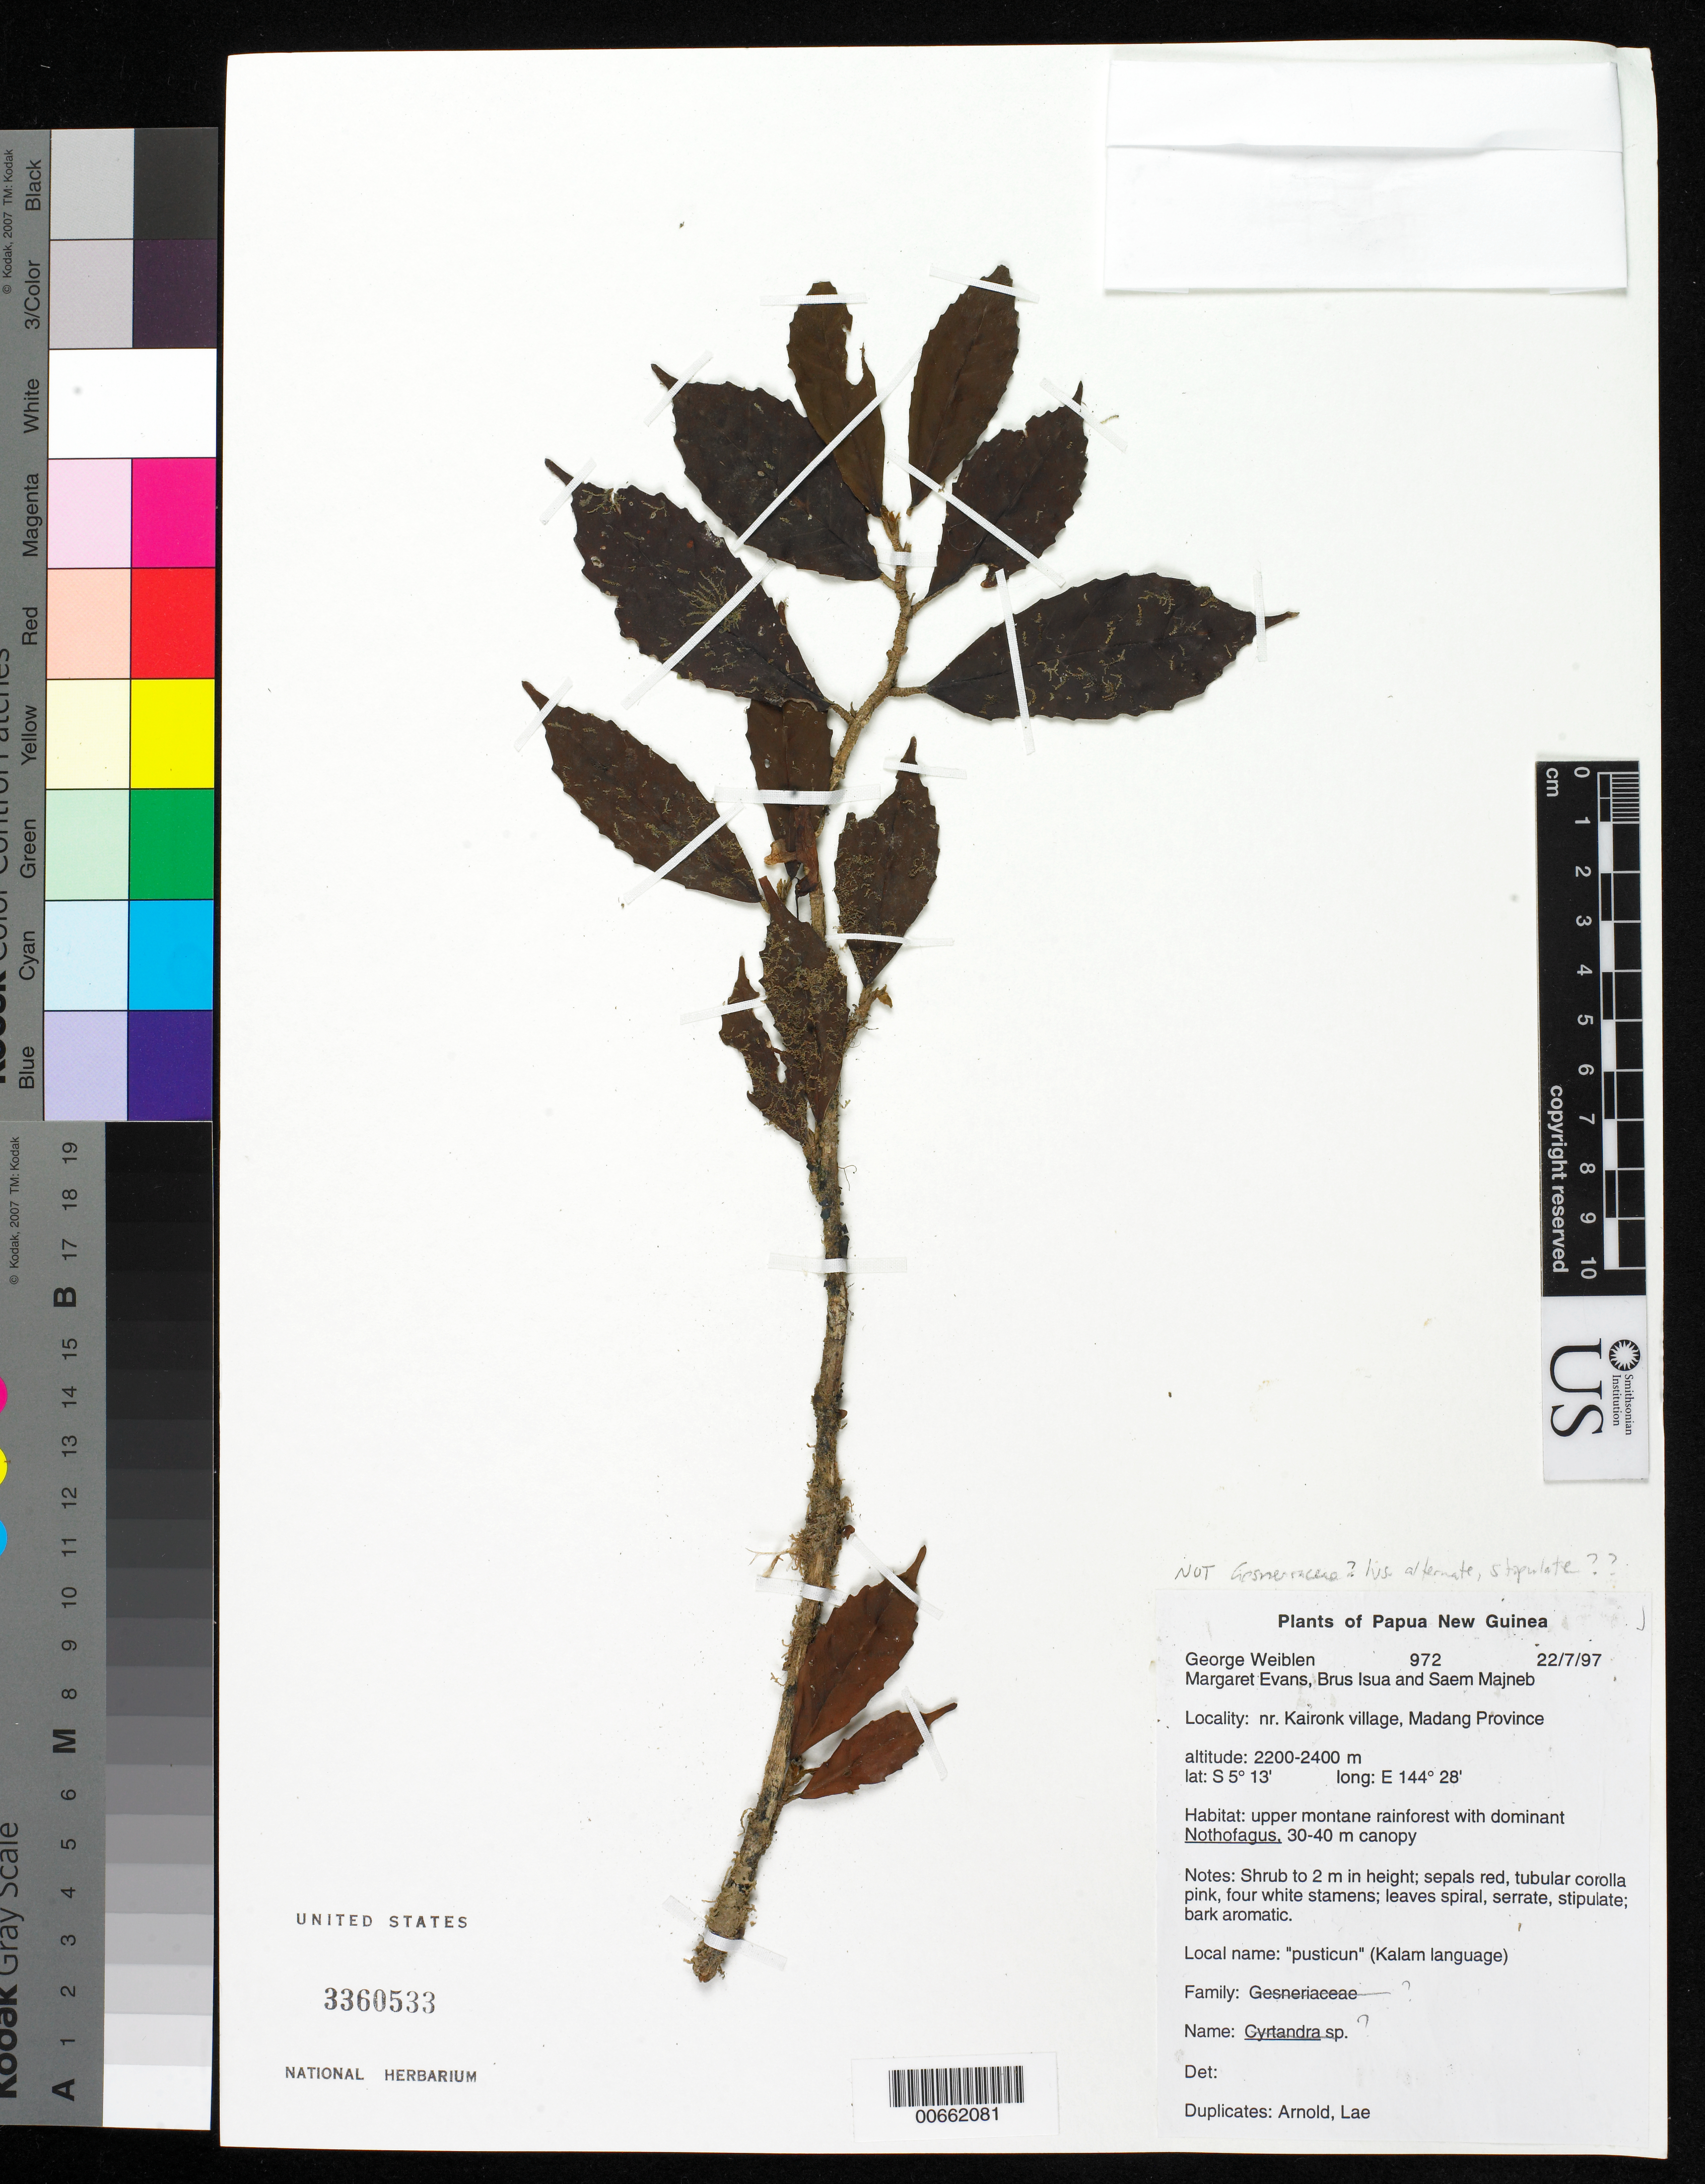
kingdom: Plantae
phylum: Tracheophyta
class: Magnoliopsida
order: Lamiales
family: Gesneriaceae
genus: Cyrtandra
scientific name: Cyrtandra sp.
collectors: G. D. Weiblen, M. Evans, B. Isua & S. Majneb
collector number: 972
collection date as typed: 22 Jul 1997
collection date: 1997-07-22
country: Papua New Guinea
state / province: Madang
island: New Guinea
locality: Nr. Kaironk village, Madang Province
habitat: Upper montane rainforest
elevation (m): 2200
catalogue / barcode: US 3360533